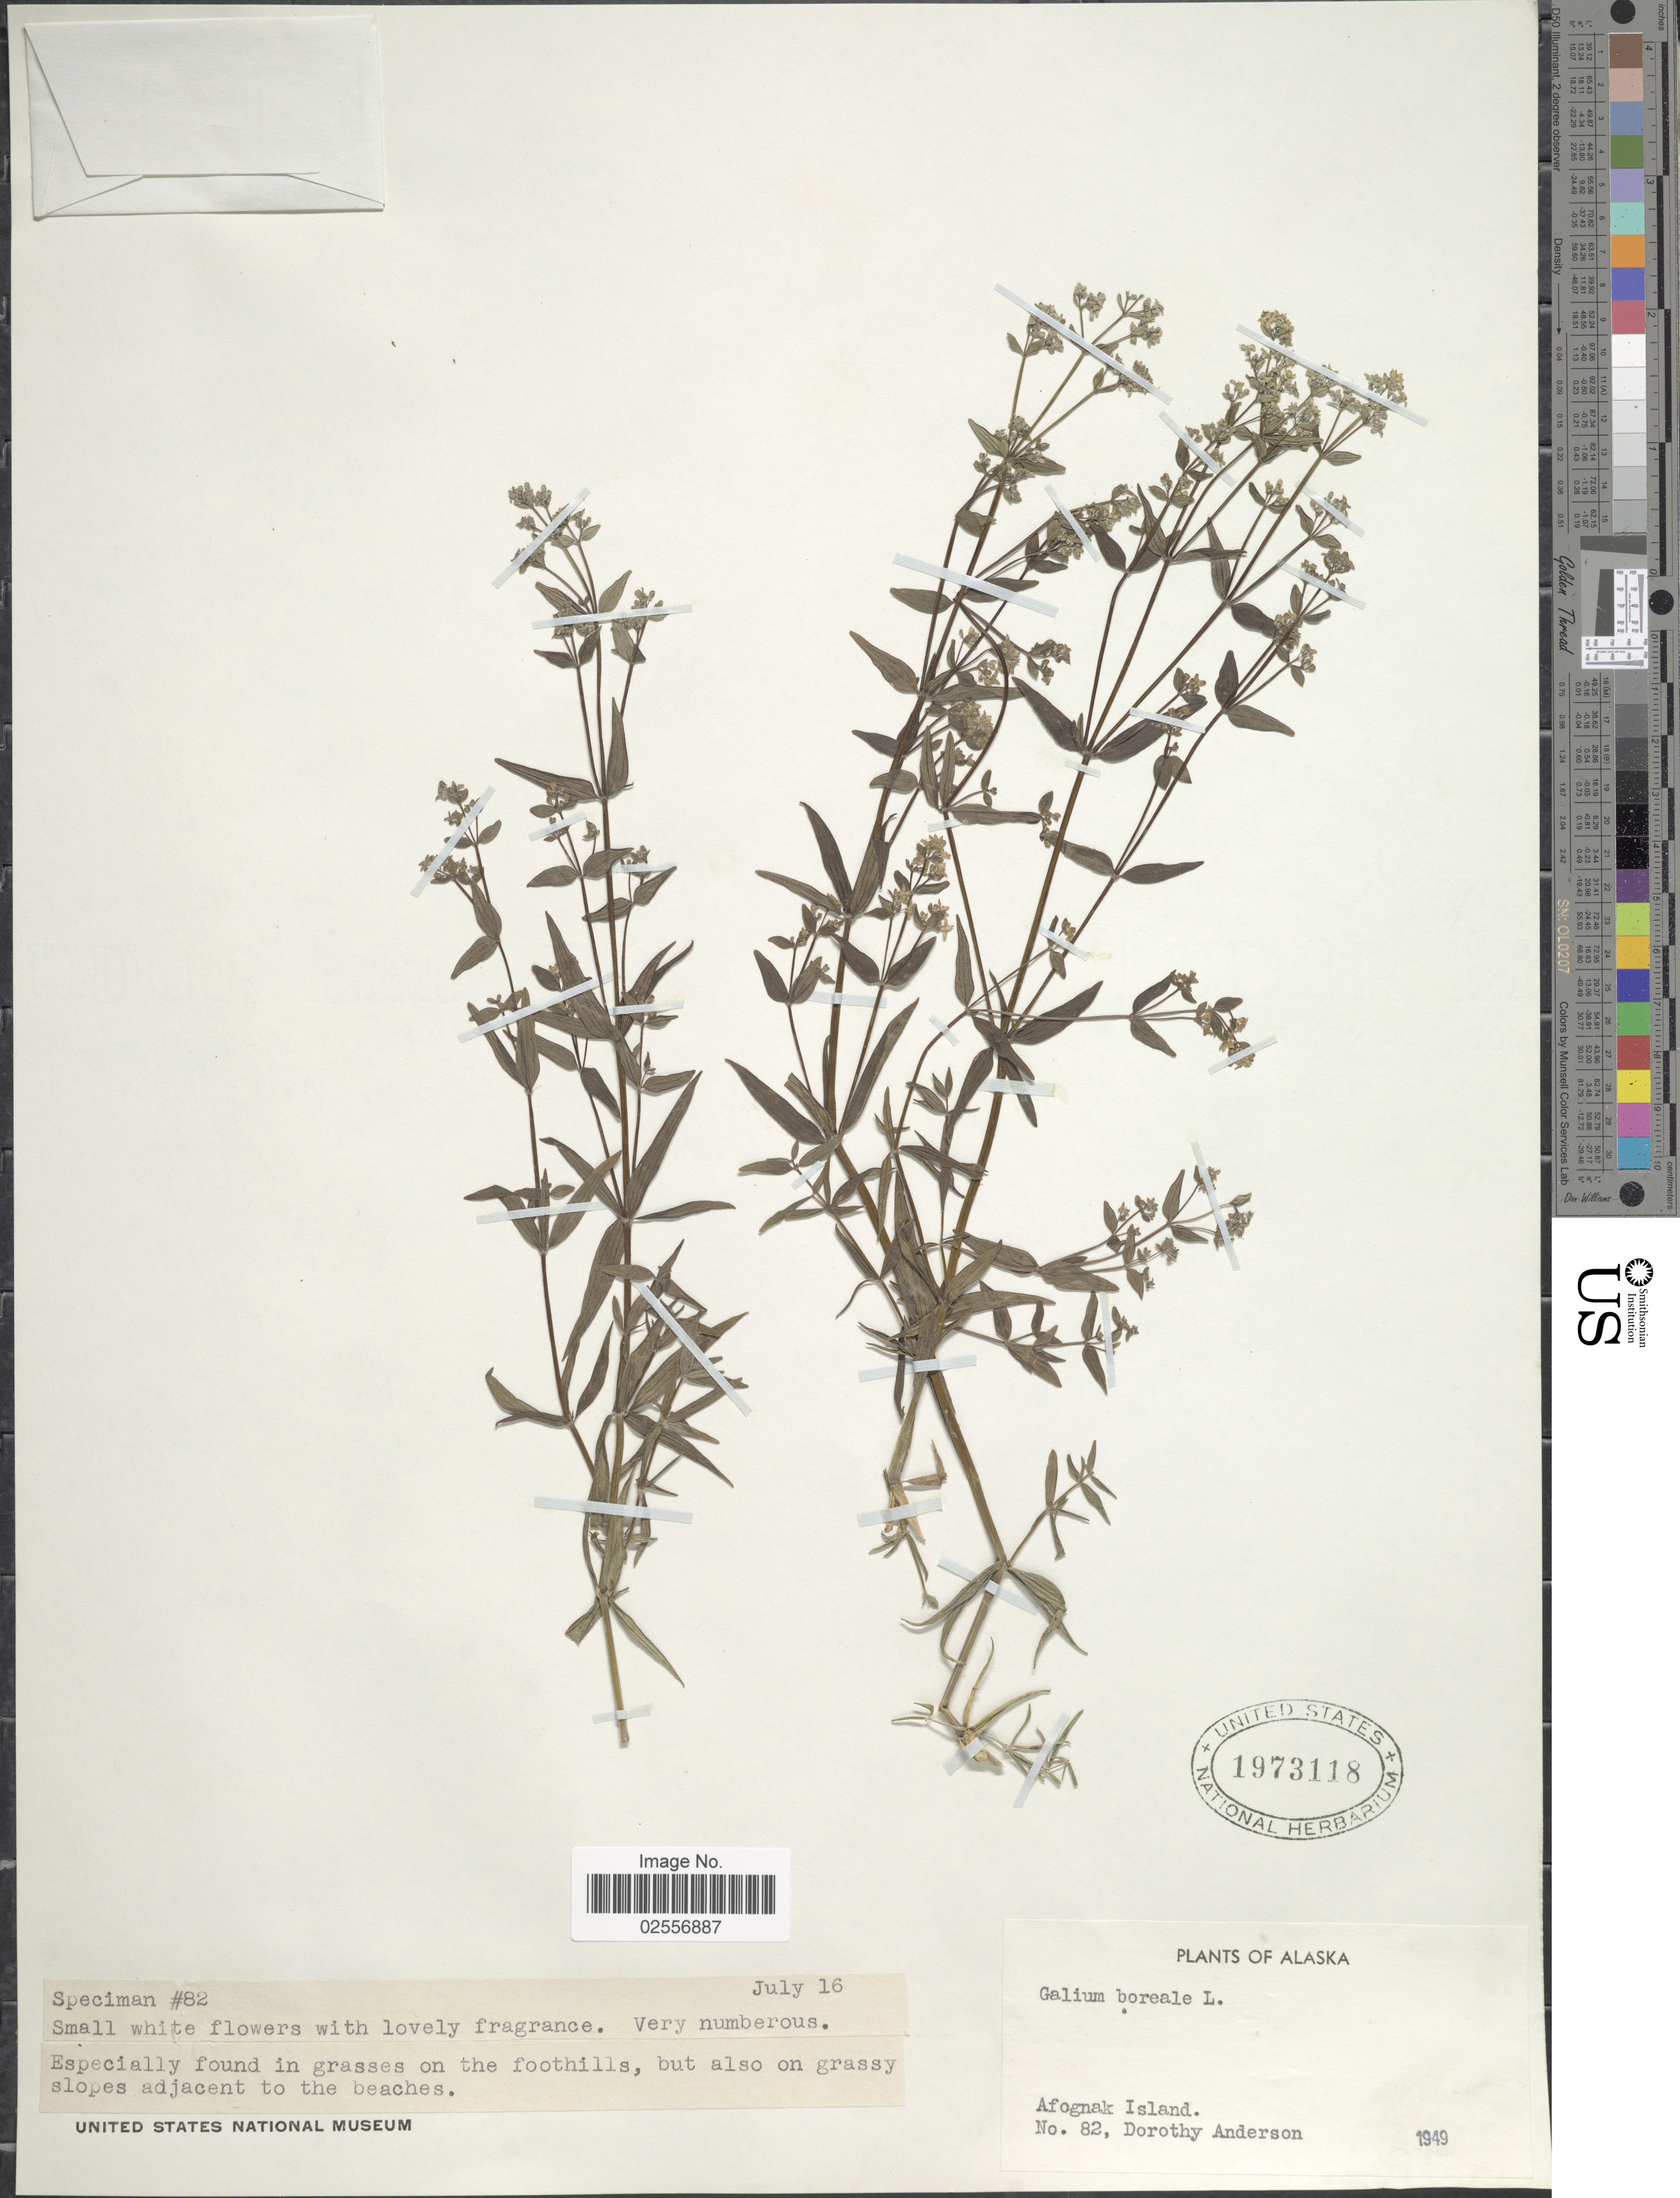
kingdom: Plantae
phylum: Tracheophyta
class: Magnoliopsida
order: Gentianales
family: Rubiaceae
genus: Galium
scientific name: Galium boreale L.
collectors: D. Anderson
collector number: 82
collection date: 1949-07-16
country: United States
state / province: Alaska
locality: Afognak Island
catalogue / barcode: US 1973118